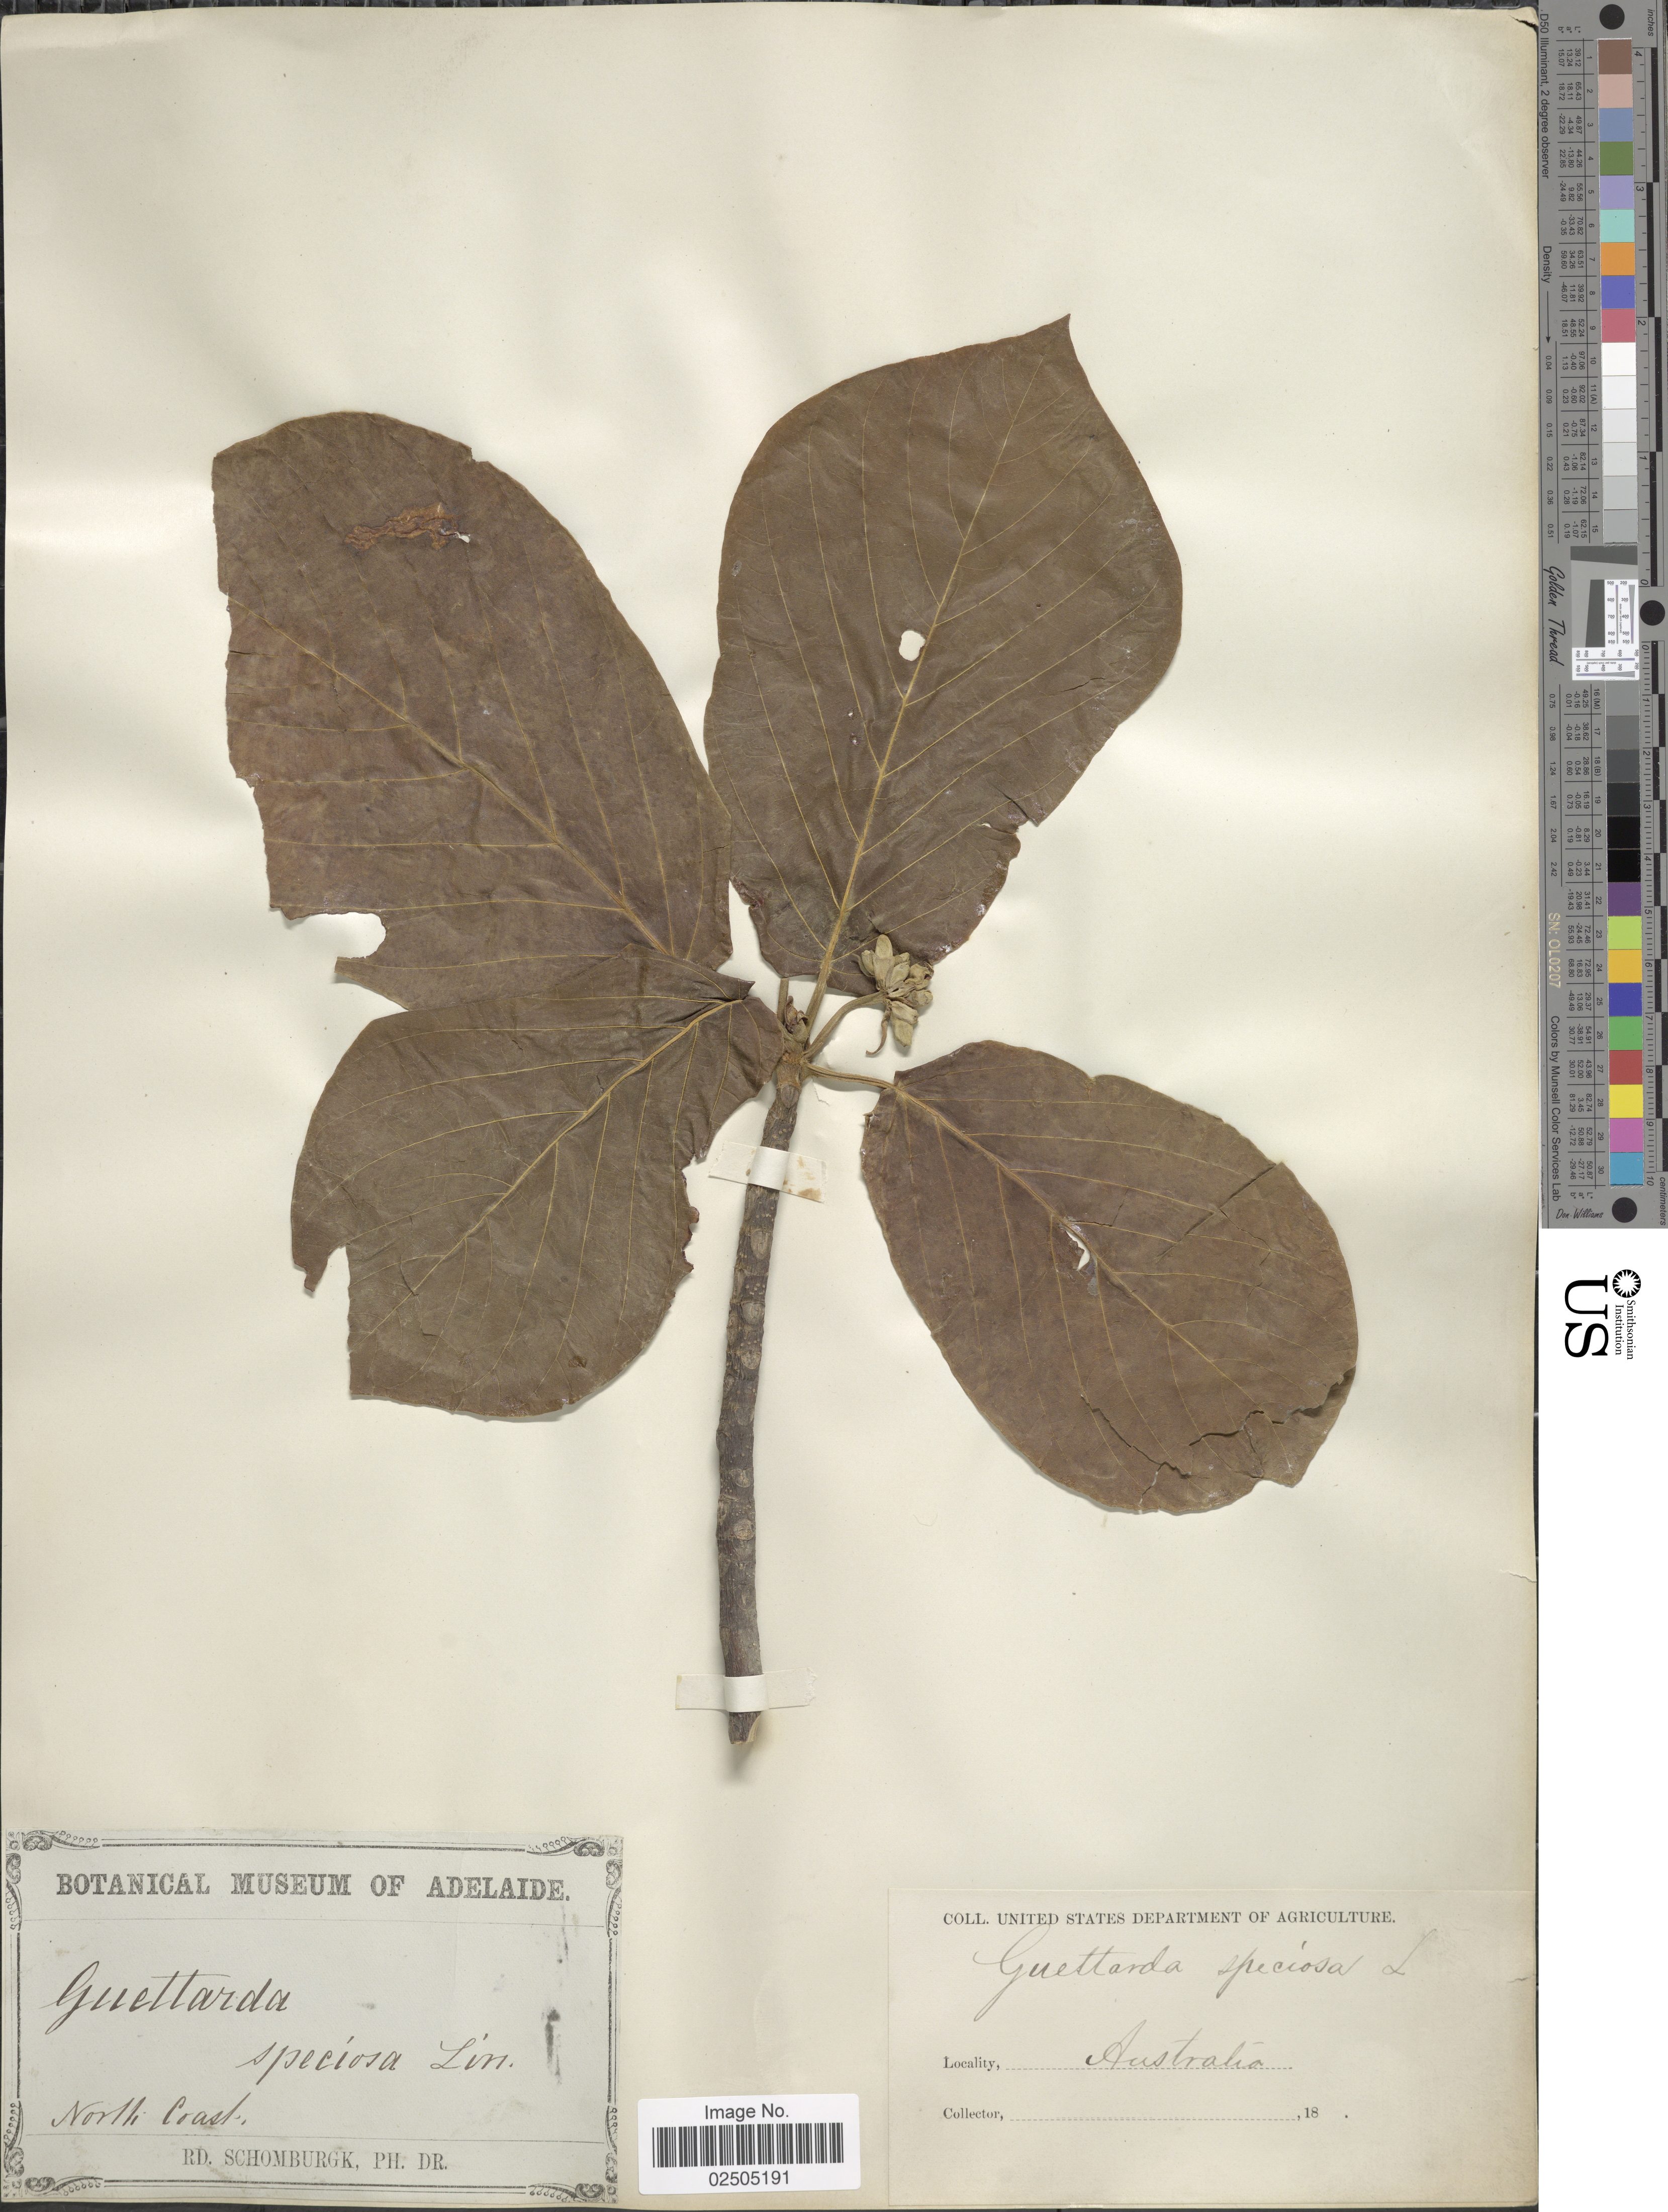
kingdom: Plantae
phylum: Tracheophyta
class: Magnoliopsida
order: Gentianales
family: Rubiaceae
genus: Guettarda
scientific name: Guettarda speciosa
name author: L.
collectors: M. R. Schomburgk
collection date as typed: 18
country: Australia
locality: North Coast